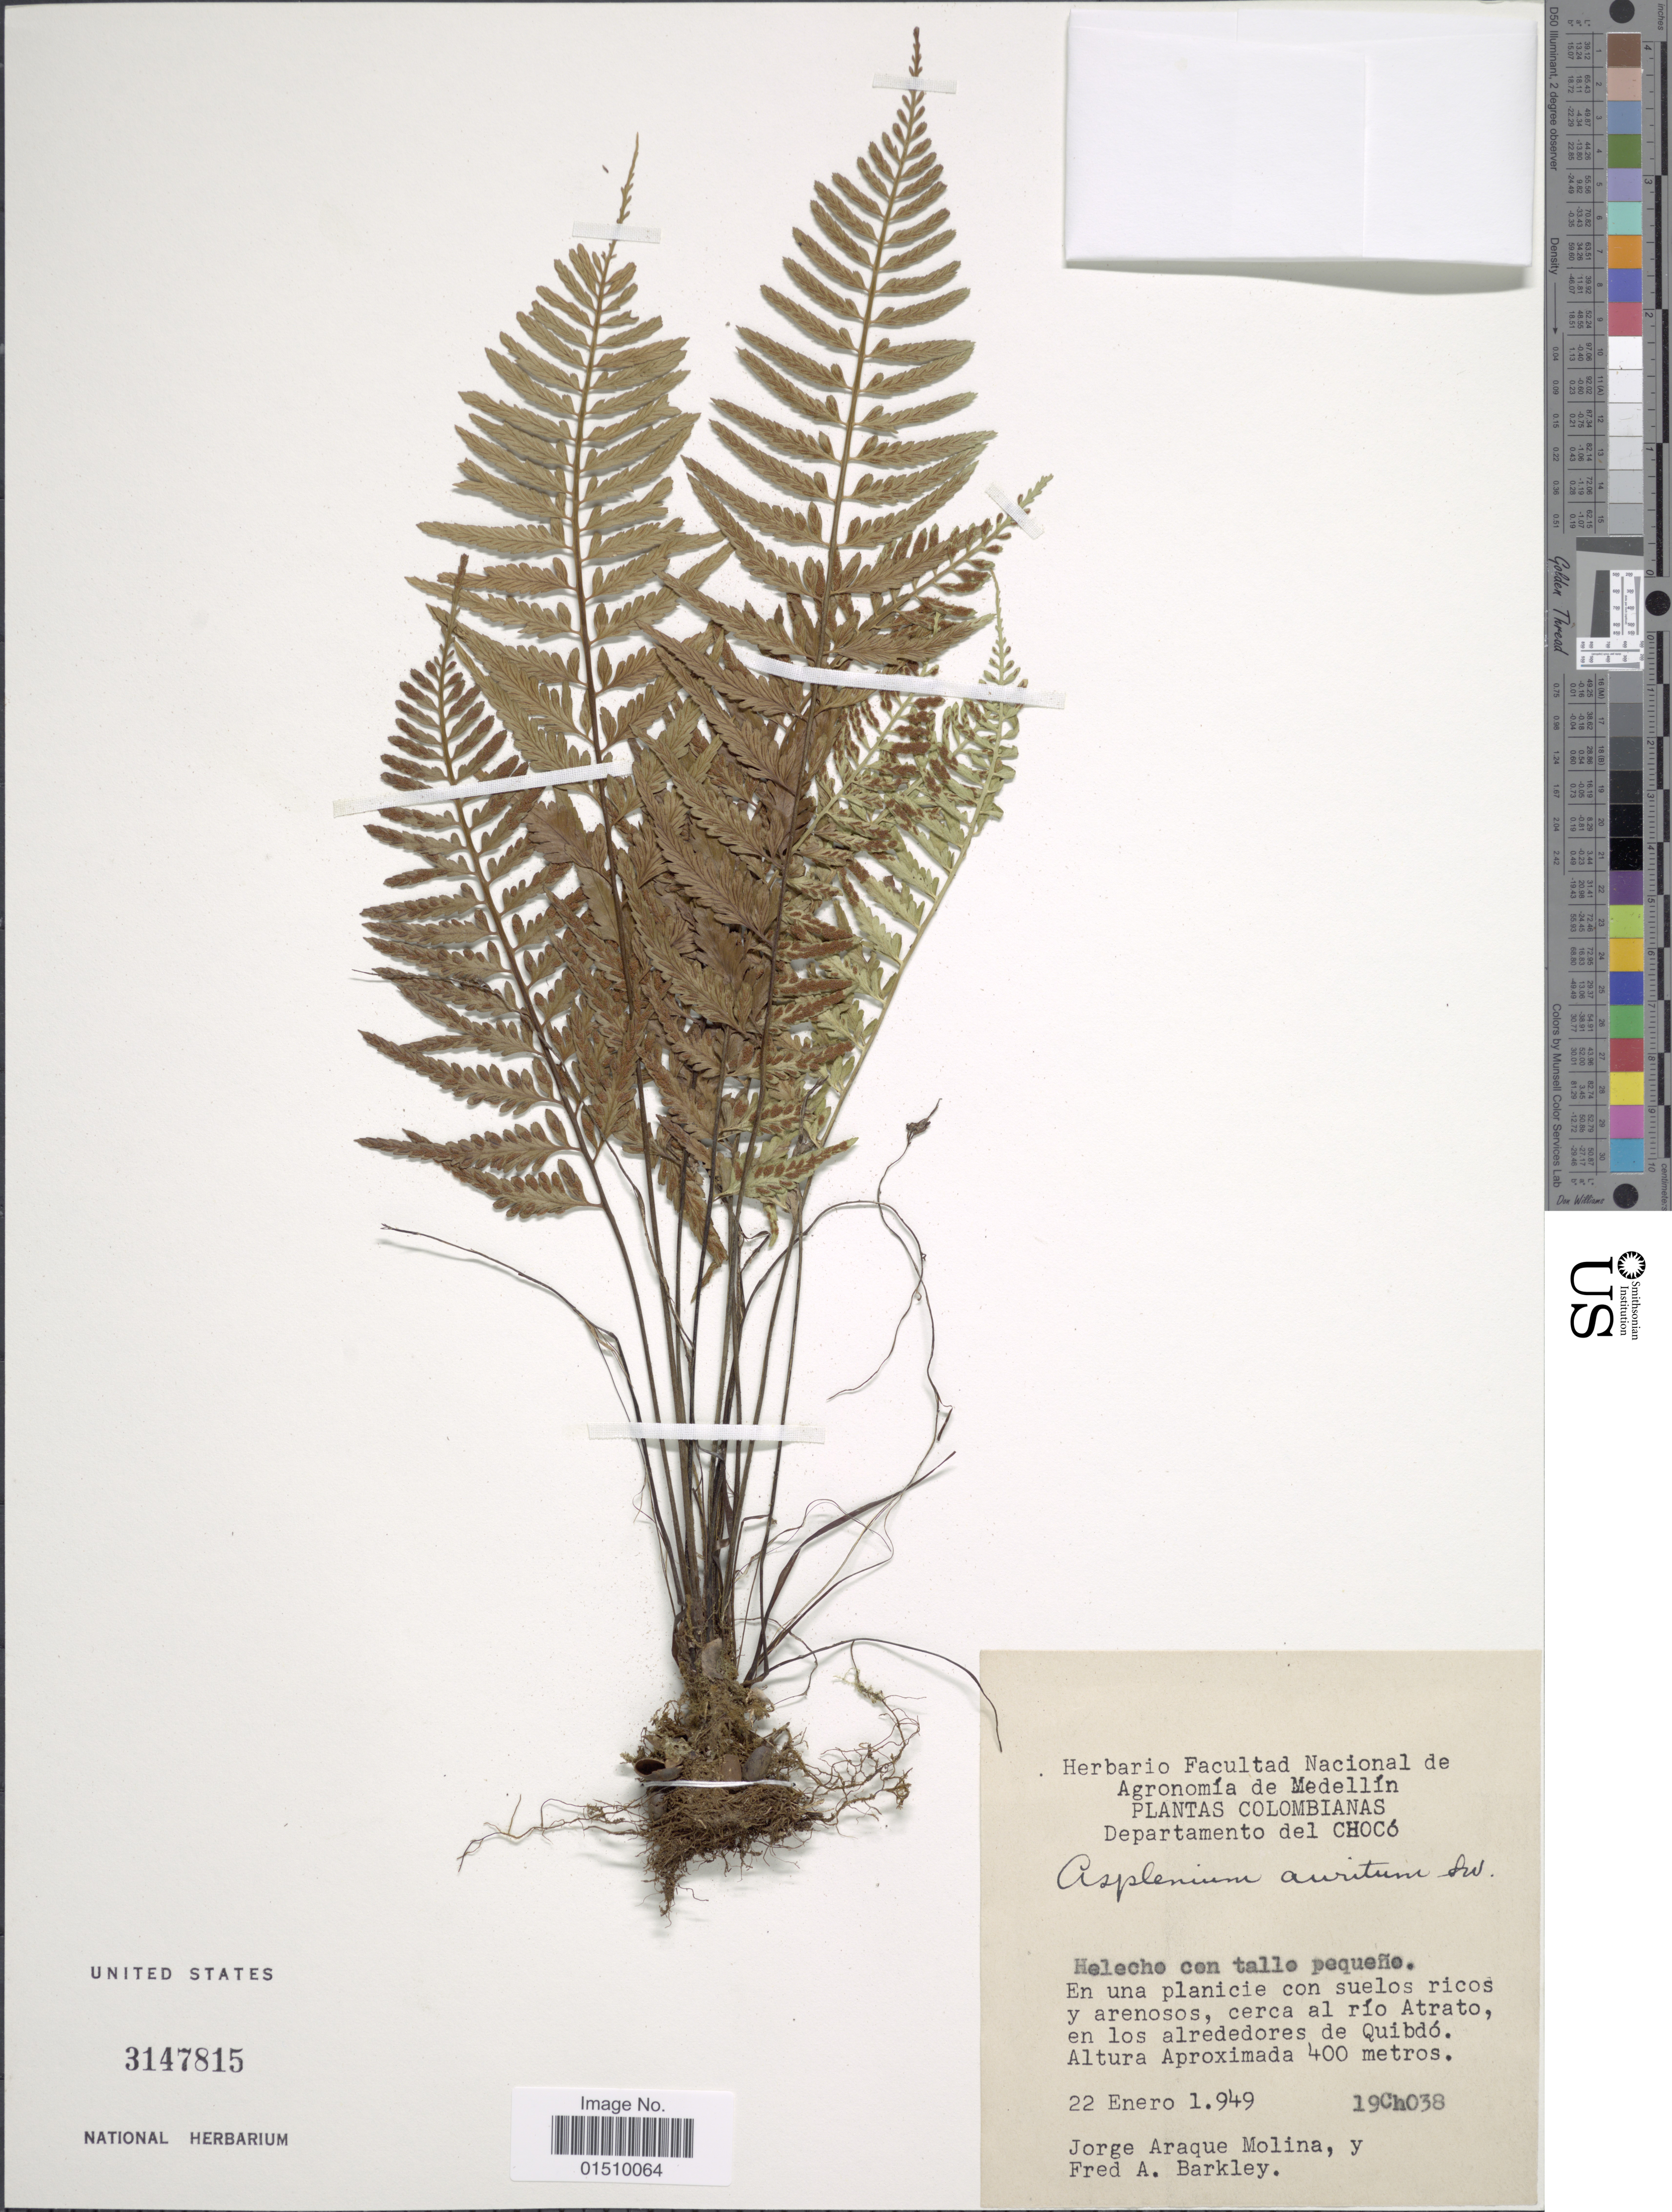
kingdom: Plantae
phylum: Tracheophyta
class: Polypodiopsida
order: Polypodiales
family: Aspleniaceae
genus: Asplenium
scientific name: Asplenium auritum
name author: Sw.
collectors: J. A. Molina & F. A. Barkley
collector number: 19Ch038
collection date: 1949-01-22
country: Colombia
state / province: Chocó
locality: Colombianaas, Departamento del Choco. En una planicie con suelos ricos y arenosos, cerca al rio Atrato, en los alrededores de Quibdó.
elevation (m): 400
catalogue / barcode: US 3147815